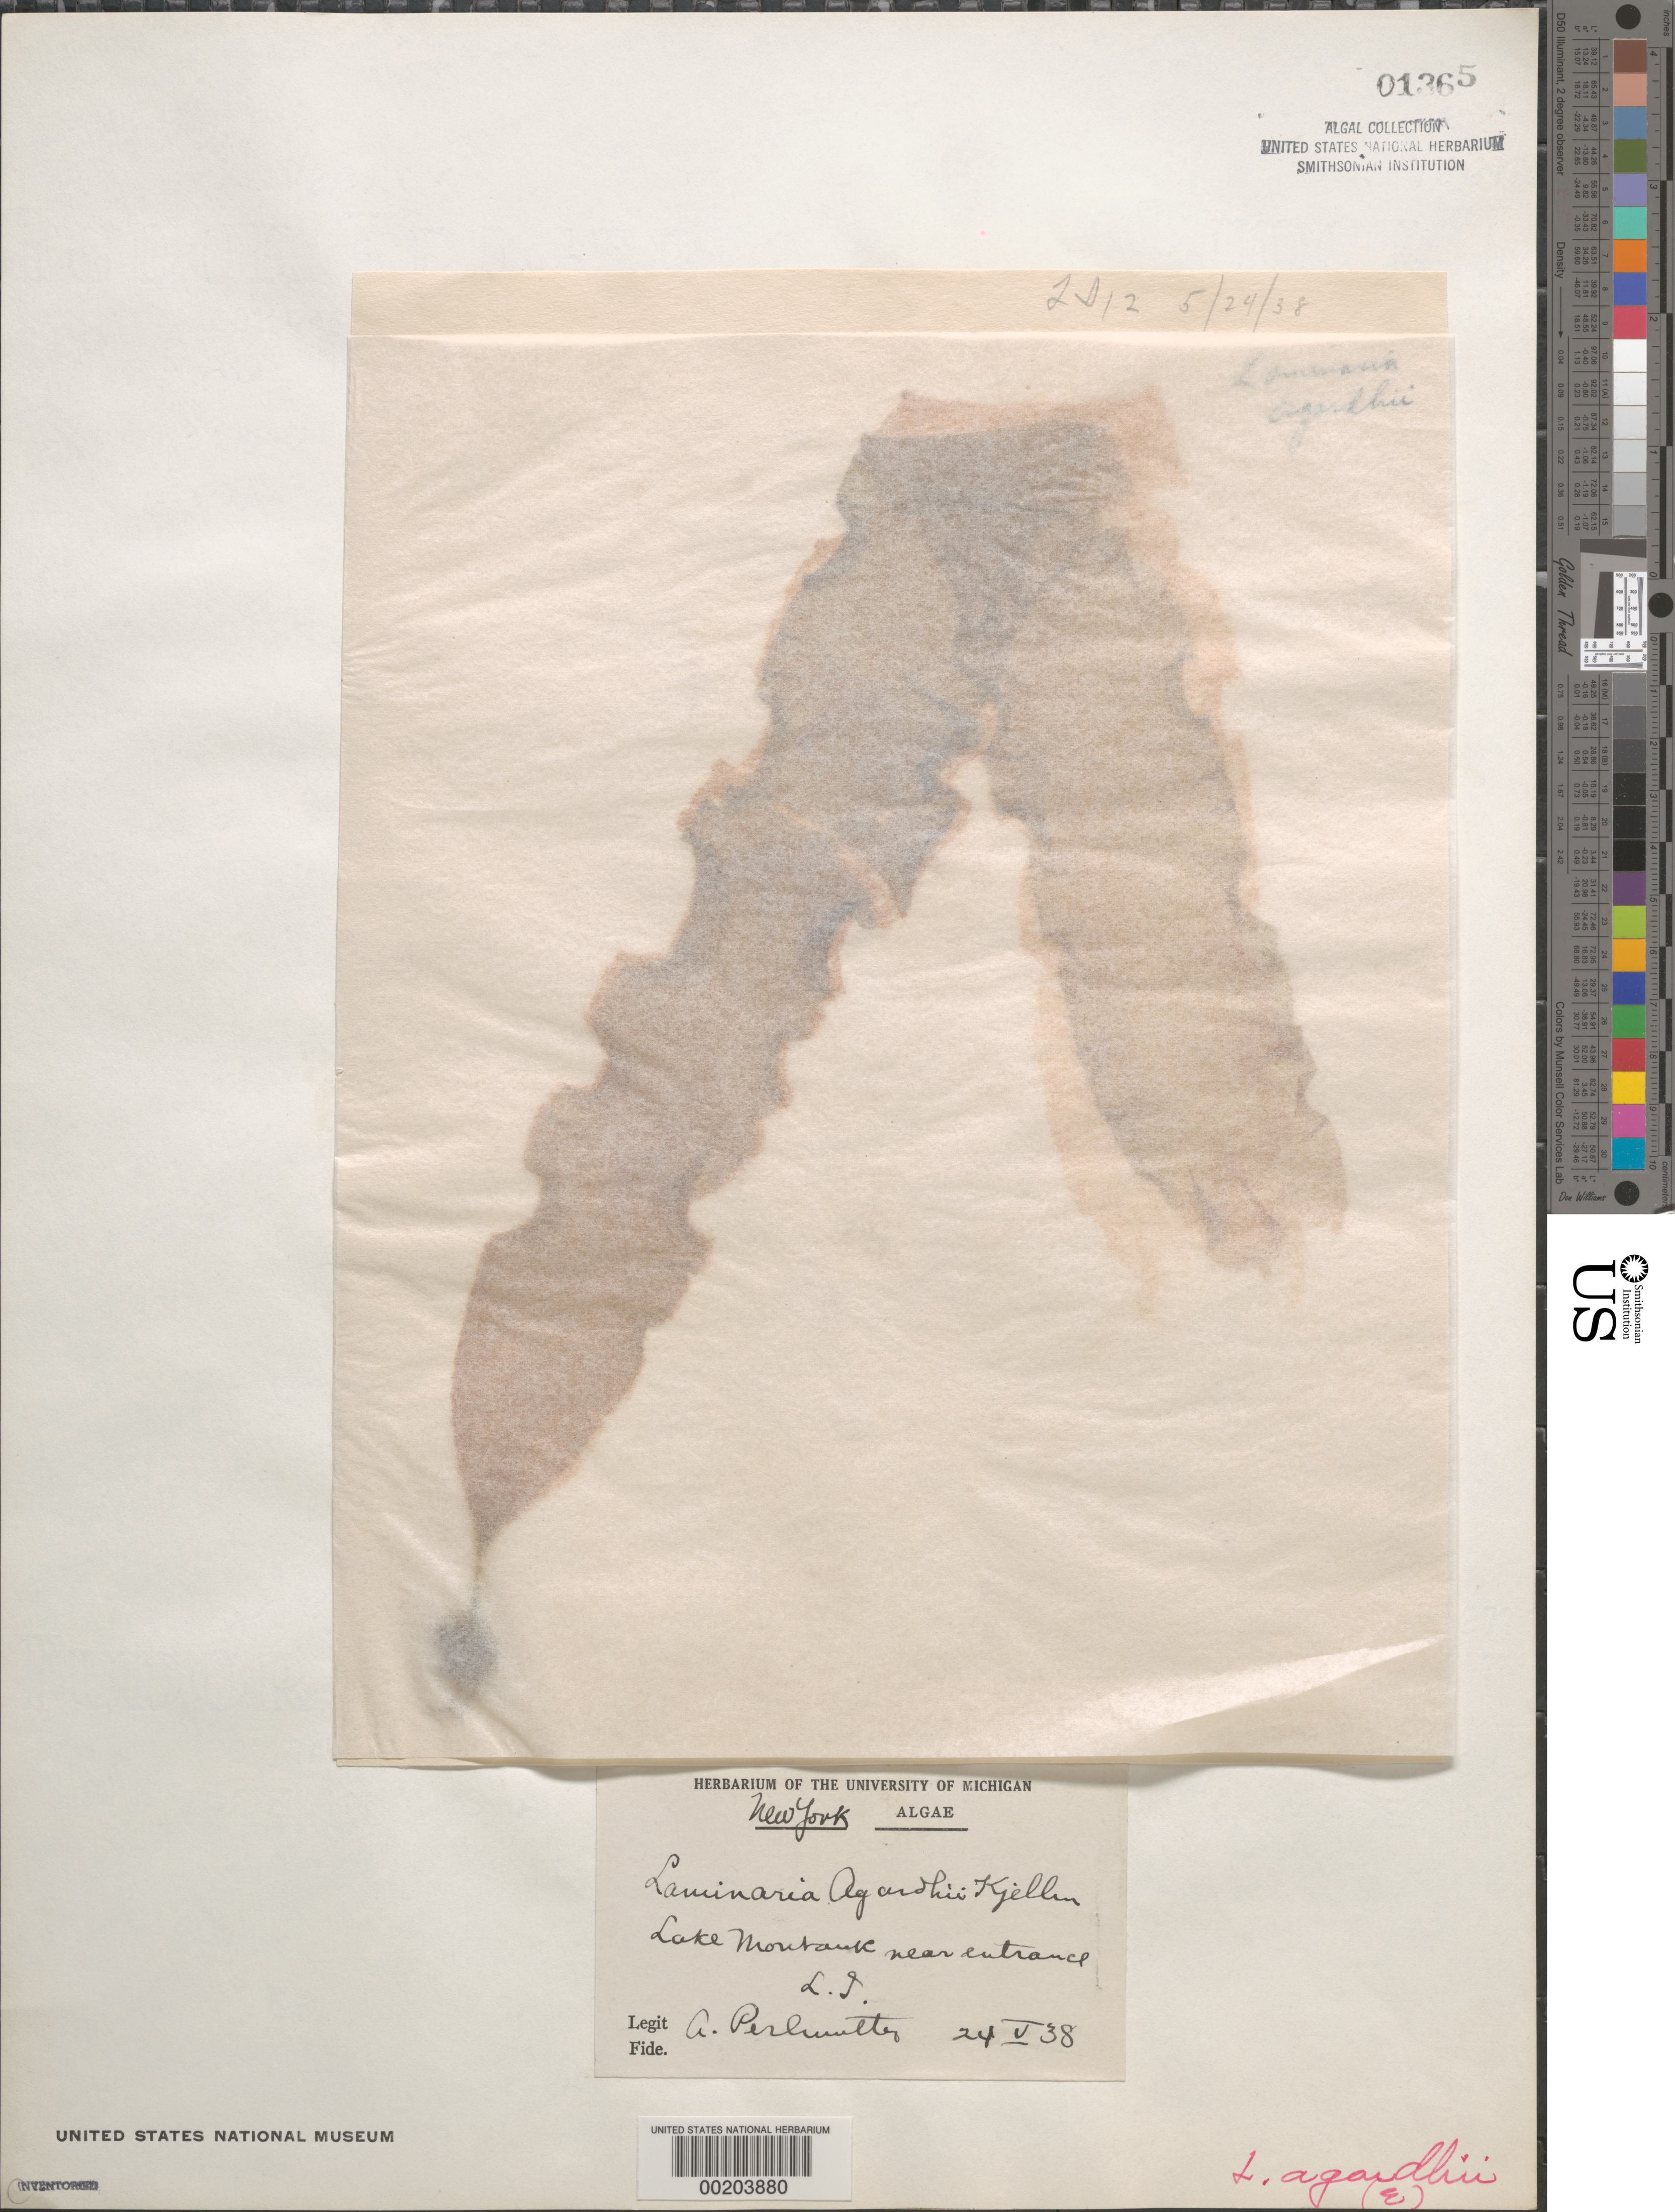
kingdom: Chromista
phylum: Ochrophyta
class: Phaeophyceae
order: Laminariales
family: Laminariaceae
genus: Saccharina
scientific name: Saccharina latissima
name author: C.E. Lane et al.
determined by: Algae name updating Project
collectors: A. Perlmutter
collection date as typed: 24 May 1938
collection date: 1938-05-24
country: United States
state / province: New York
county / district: Suffolk County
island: Long Island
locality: Lake Montauk near entrance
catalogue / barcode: US 1365